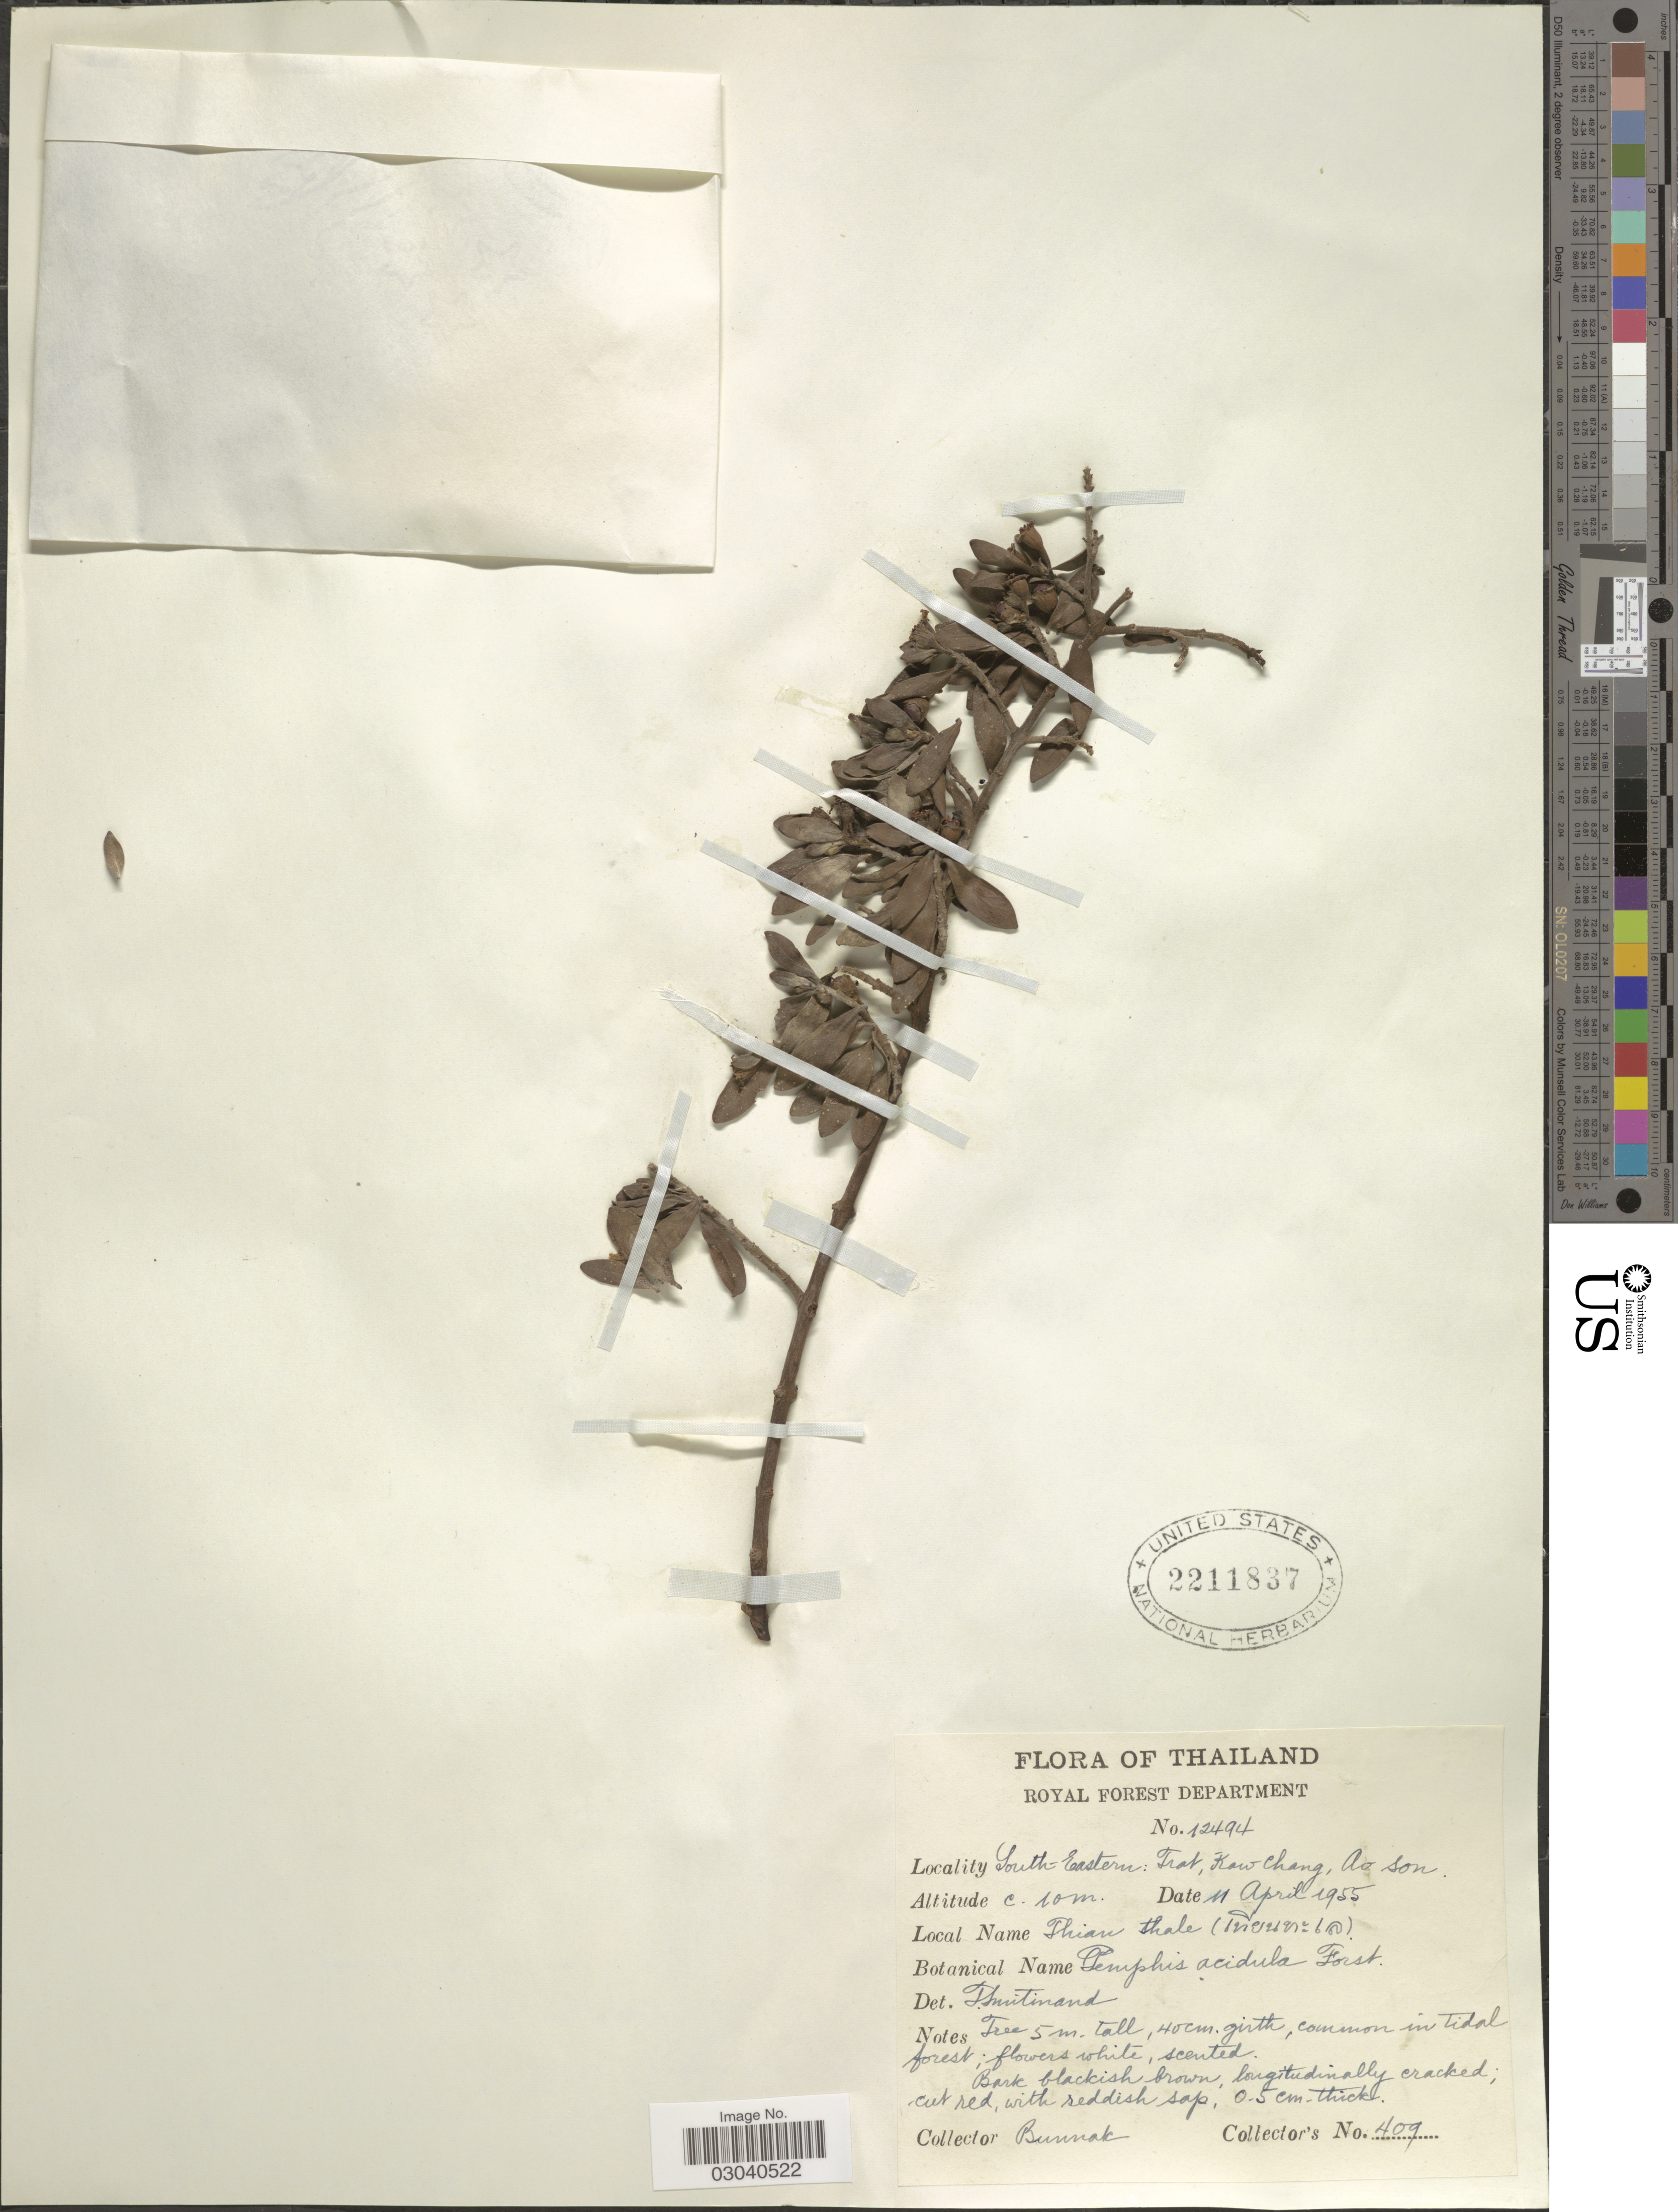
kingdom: Plantae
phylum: Tracheophyta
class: Magnoliopsida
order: Myrtales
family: Lythraceae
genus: Pemphis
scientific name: Pemphis acidula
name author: J.R. Forst. & G. Forst.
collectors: -. Bunnak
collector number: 409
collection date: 1955-04-11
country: Thailand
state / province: Trat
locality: South Eastern: Trat, Kow Chang, Ao son.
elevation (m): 10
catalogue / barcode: US 2211837